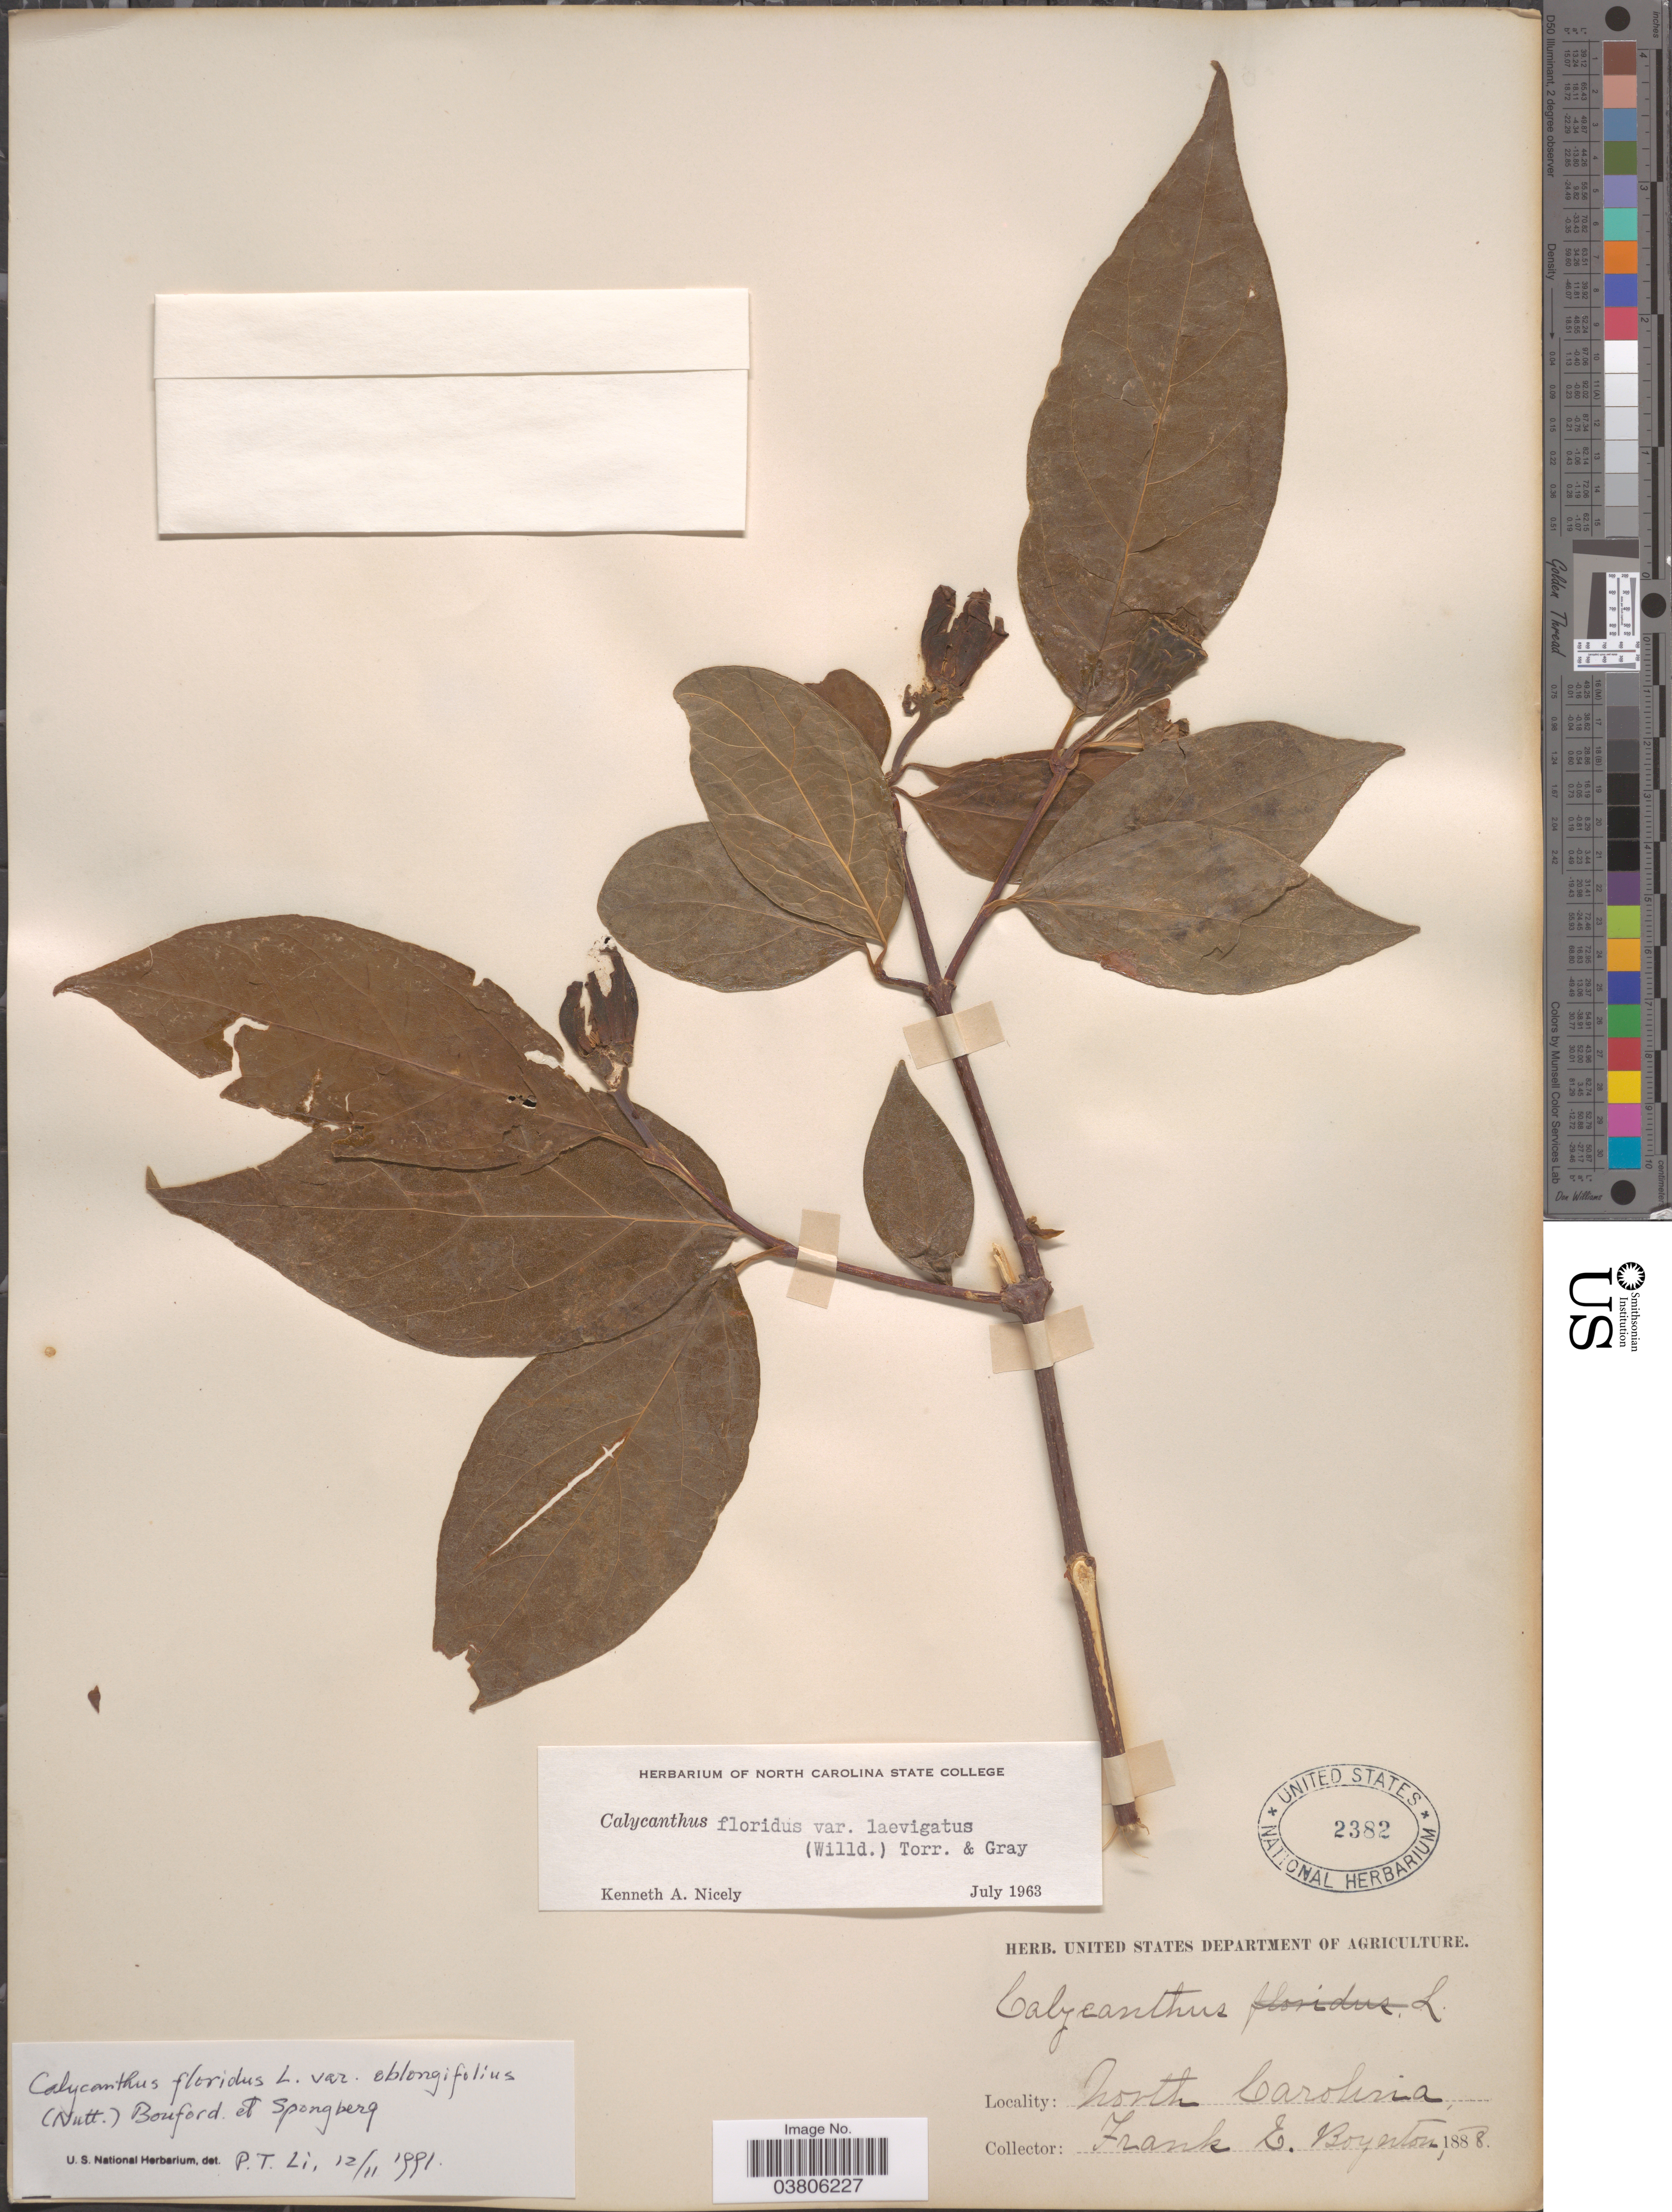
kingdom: Plantae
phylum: Tracheophyta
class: Magnoliopsida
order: Laurales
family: Calycanthaceae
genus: Calycanthus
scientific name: Calycanthus floridus var. laevigatus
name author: (Willd.) Torr. & A. Gray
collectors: F. Boynton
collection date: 1888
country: United States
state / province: North Carolina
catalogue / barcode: US 2382